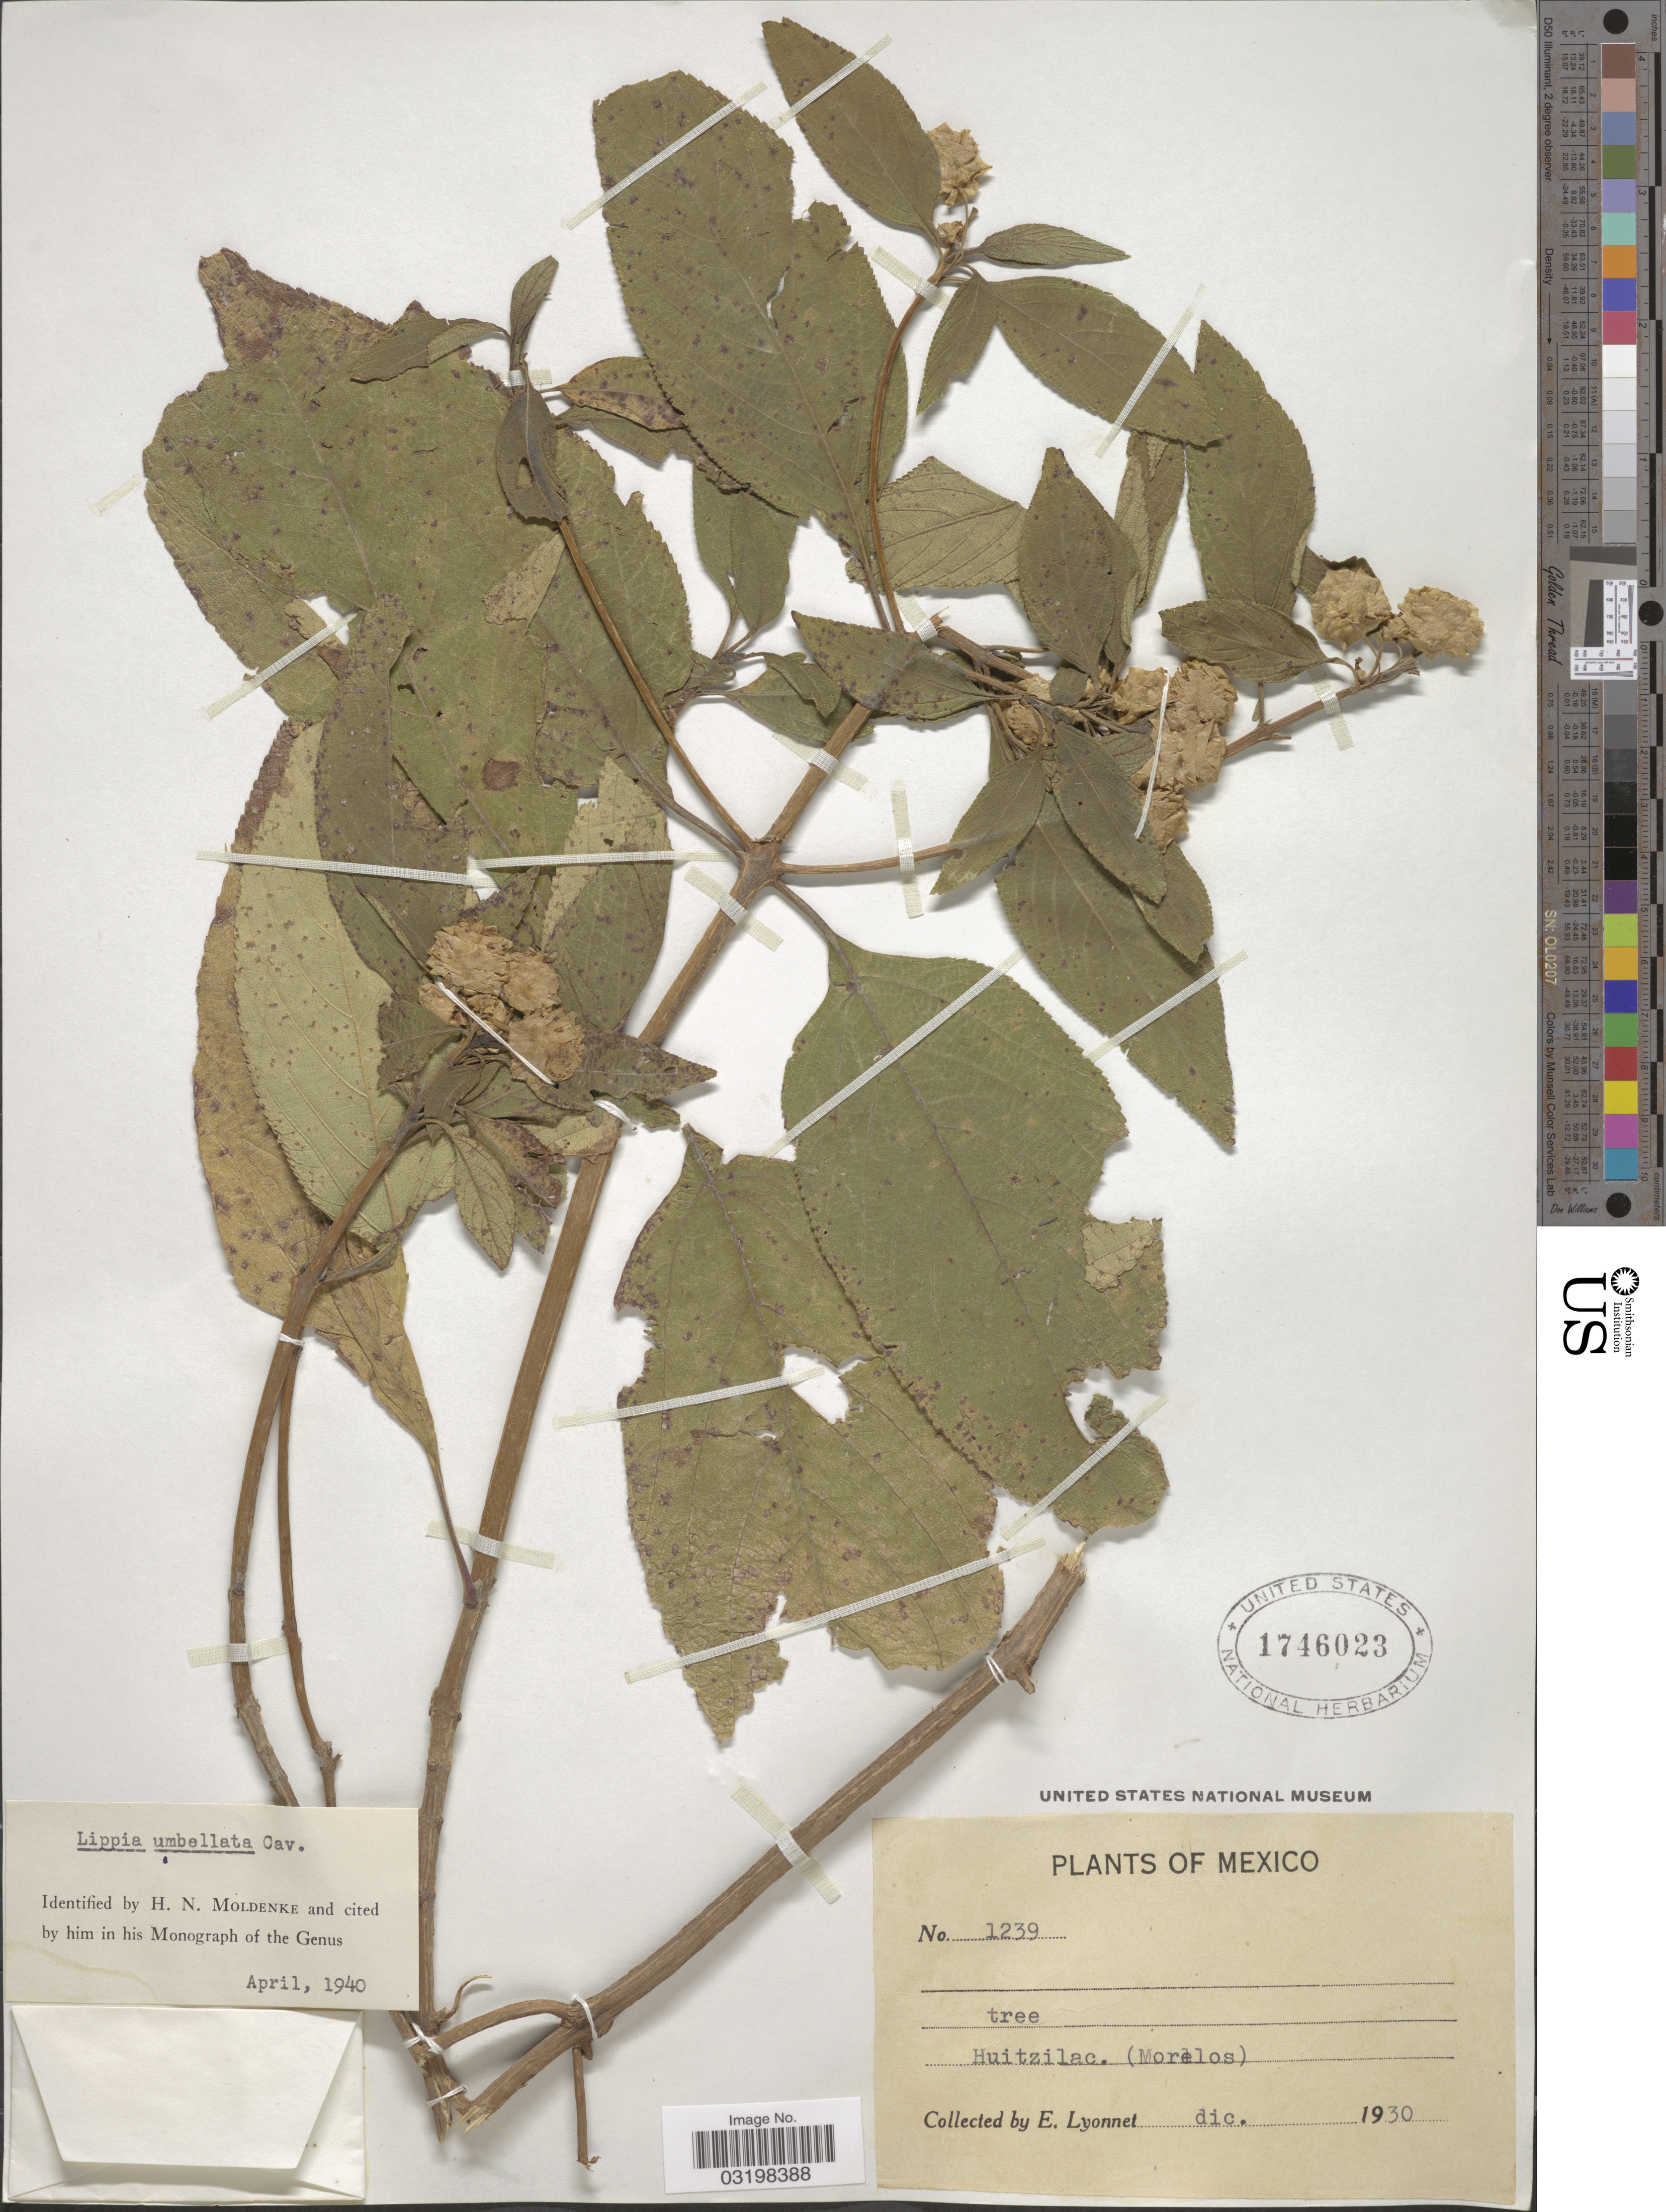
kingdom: Plantae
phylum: Tracheophyta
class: Magnoliopsida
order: Lamiales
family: Verbenaceae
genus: Lippia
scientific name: Lippia umbellata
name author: Cav.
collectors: E. Lyonnet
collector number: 1239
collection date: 1930-12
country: Mexico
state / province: Morelos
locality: Huitzilac.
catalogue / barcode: US 1746023